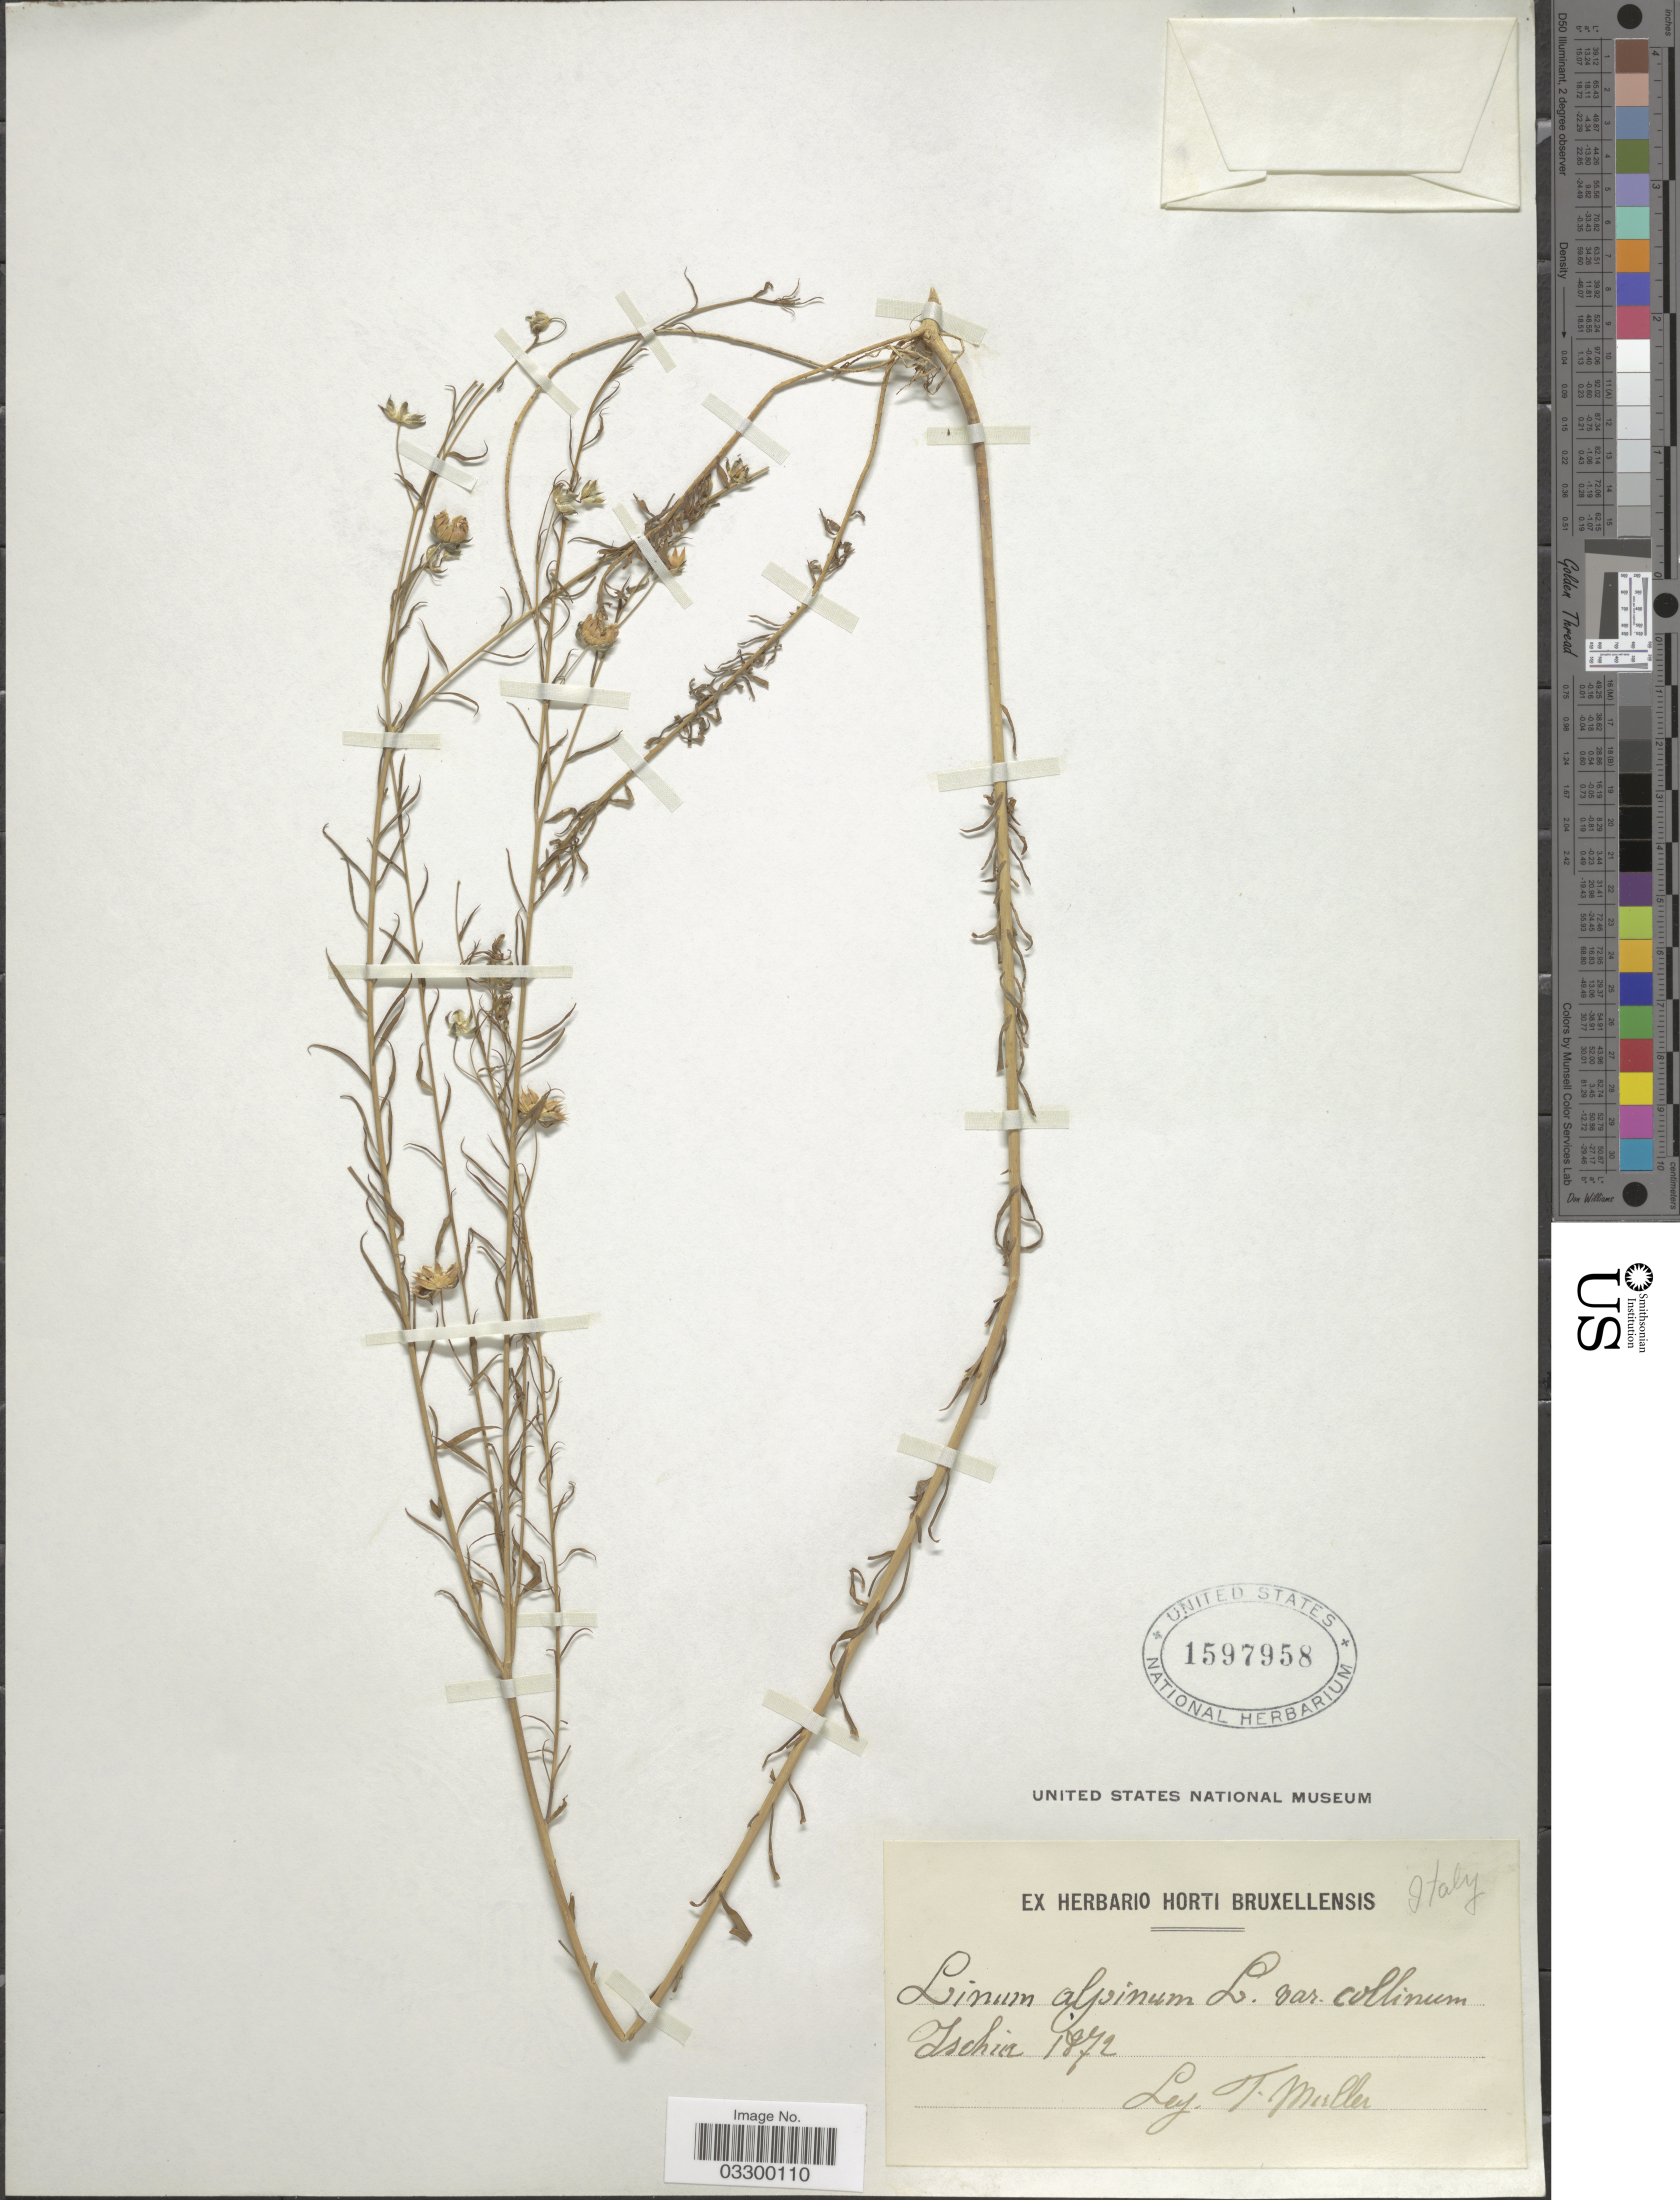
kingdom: Plantae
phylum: Tracheophyta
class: Magnoliopsida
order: Malpighiales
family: Linaceae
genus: Linum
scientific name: Linum alpinum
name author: Jacq.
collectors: T. Muller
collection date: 1872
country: Italy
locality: Ischia.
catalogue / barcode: US 1597958